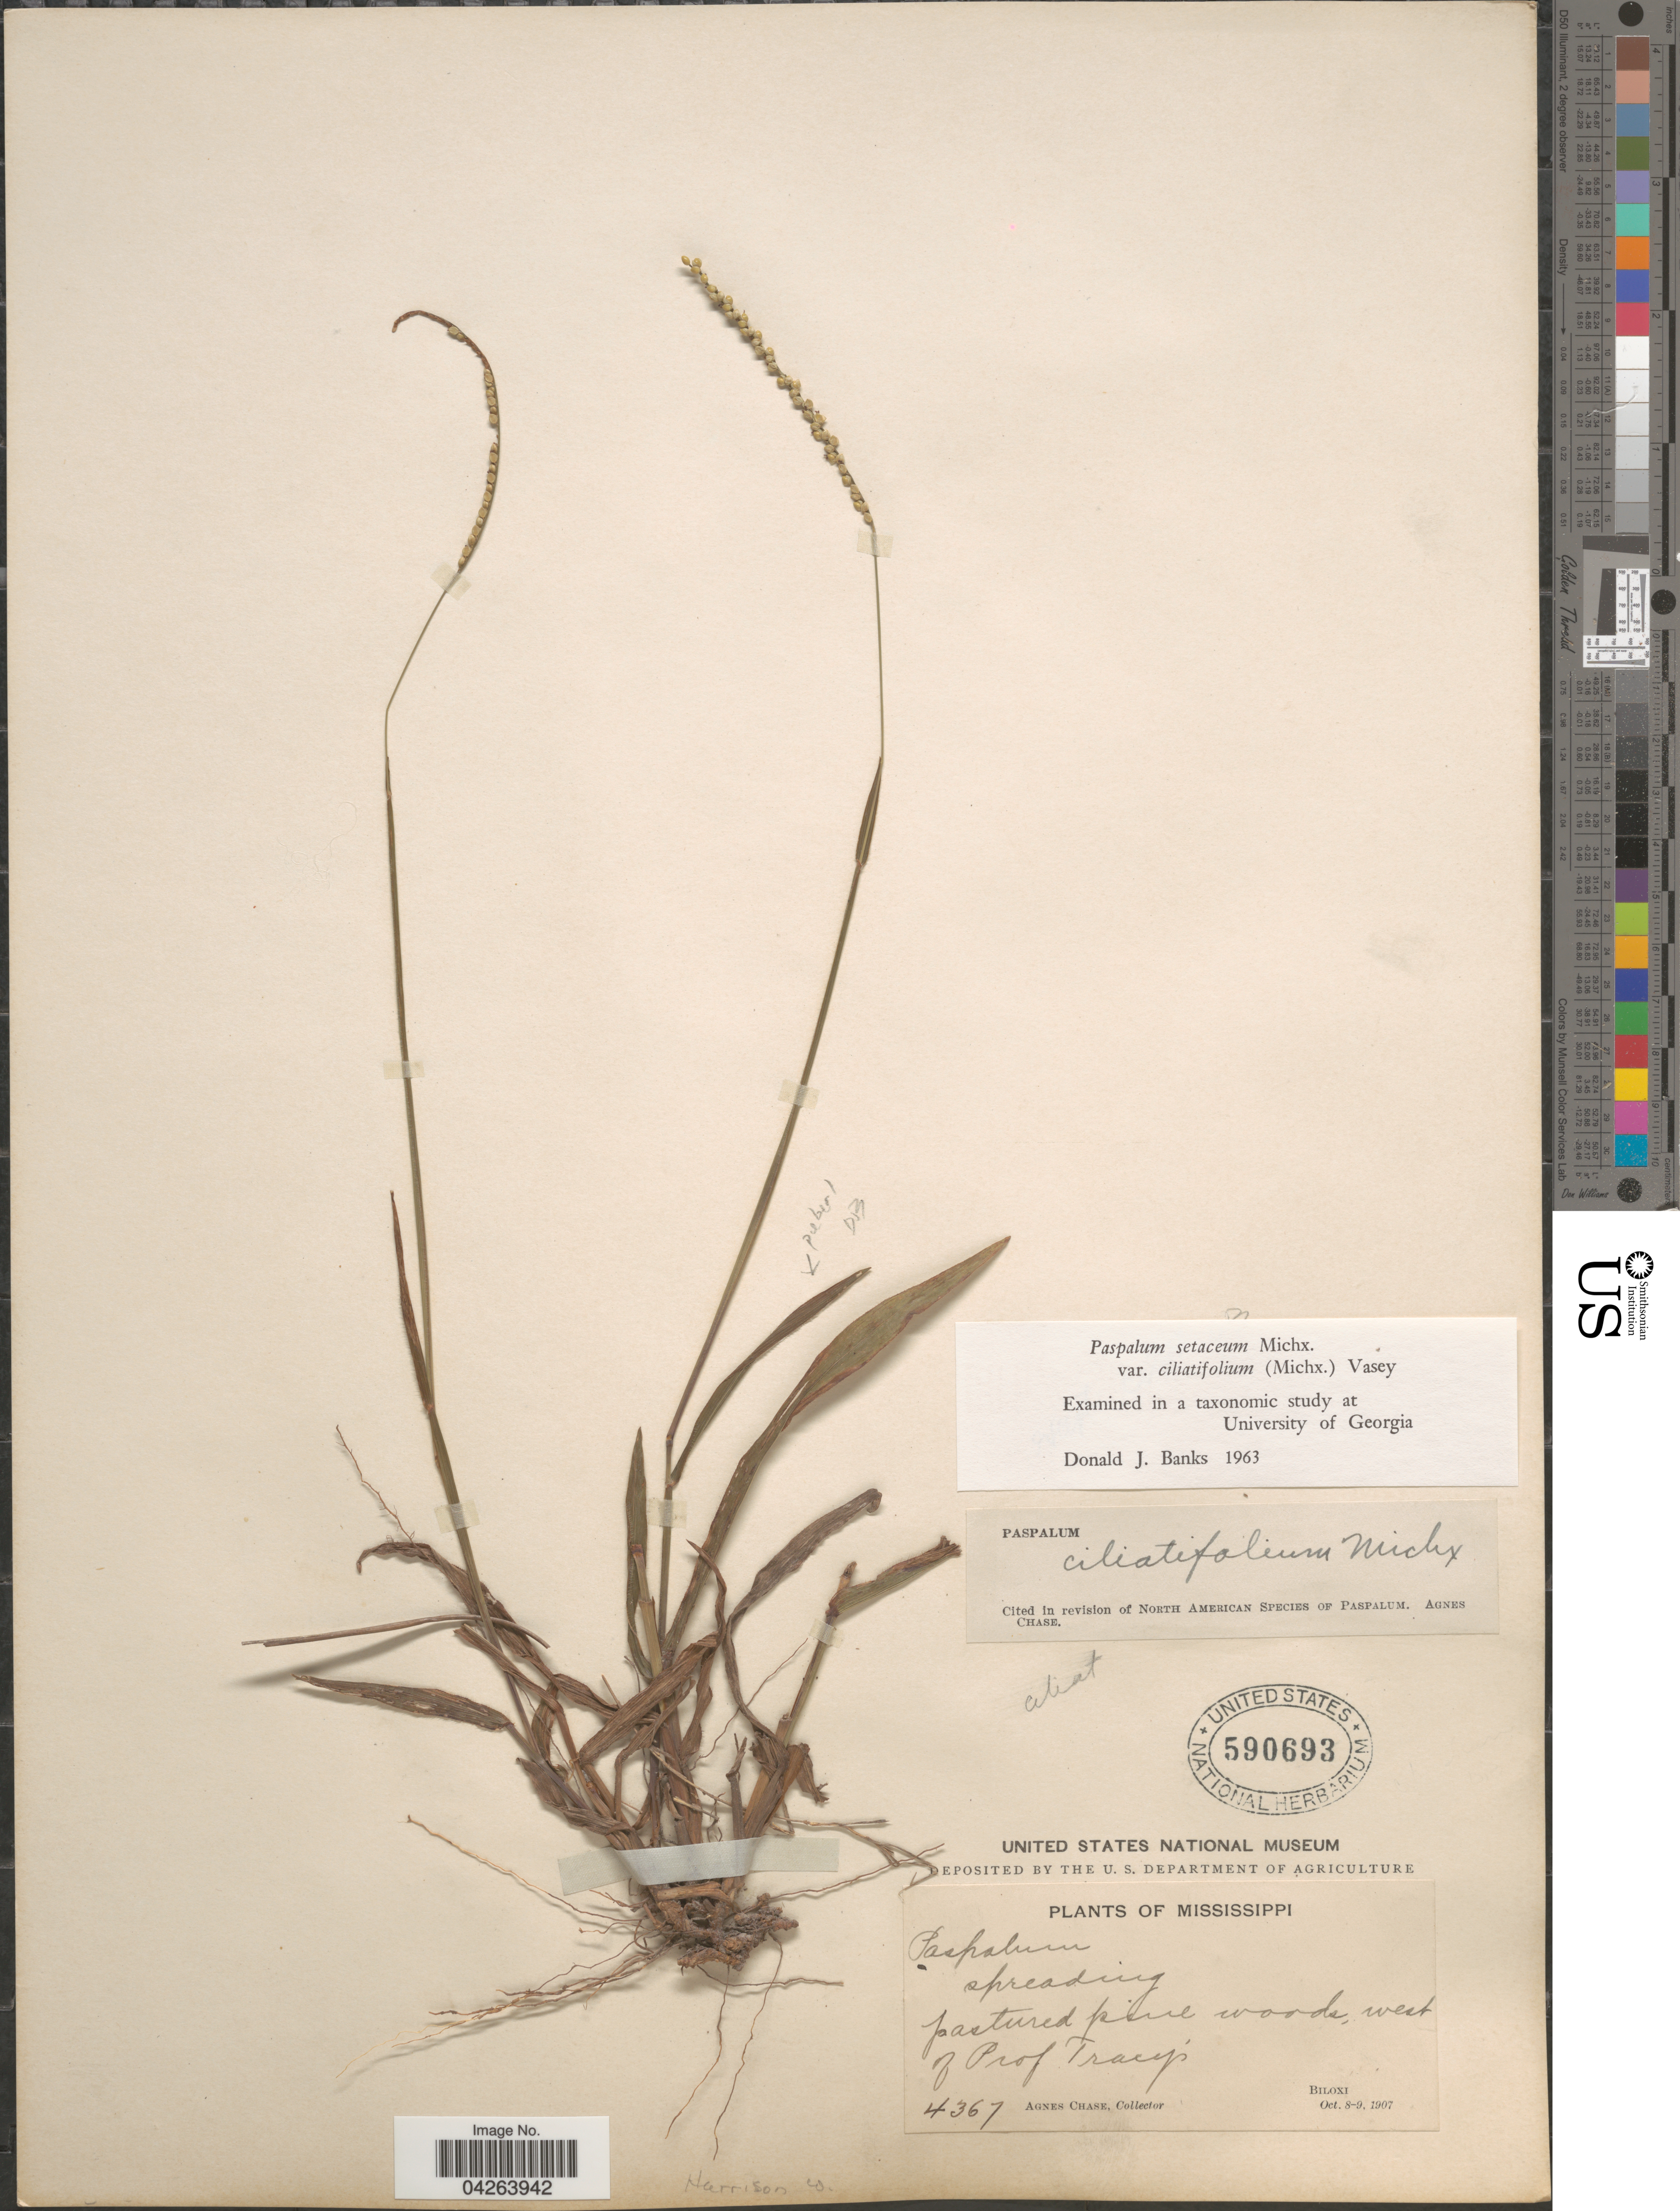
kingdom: Plantae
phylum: Tracheophyta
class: Liliopsida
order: Poales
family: Poaceae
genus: Paspalum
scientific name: Paspalum setaceum var. ciliatifolium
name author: (Michx.) Vasey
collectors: A. Chase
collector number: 4367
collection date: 1907-10-08/1907-10-09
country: United States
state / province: Mississippi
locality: West of Prof Tracy's. Biloxi. Harrison Co.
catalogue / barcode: US 590693